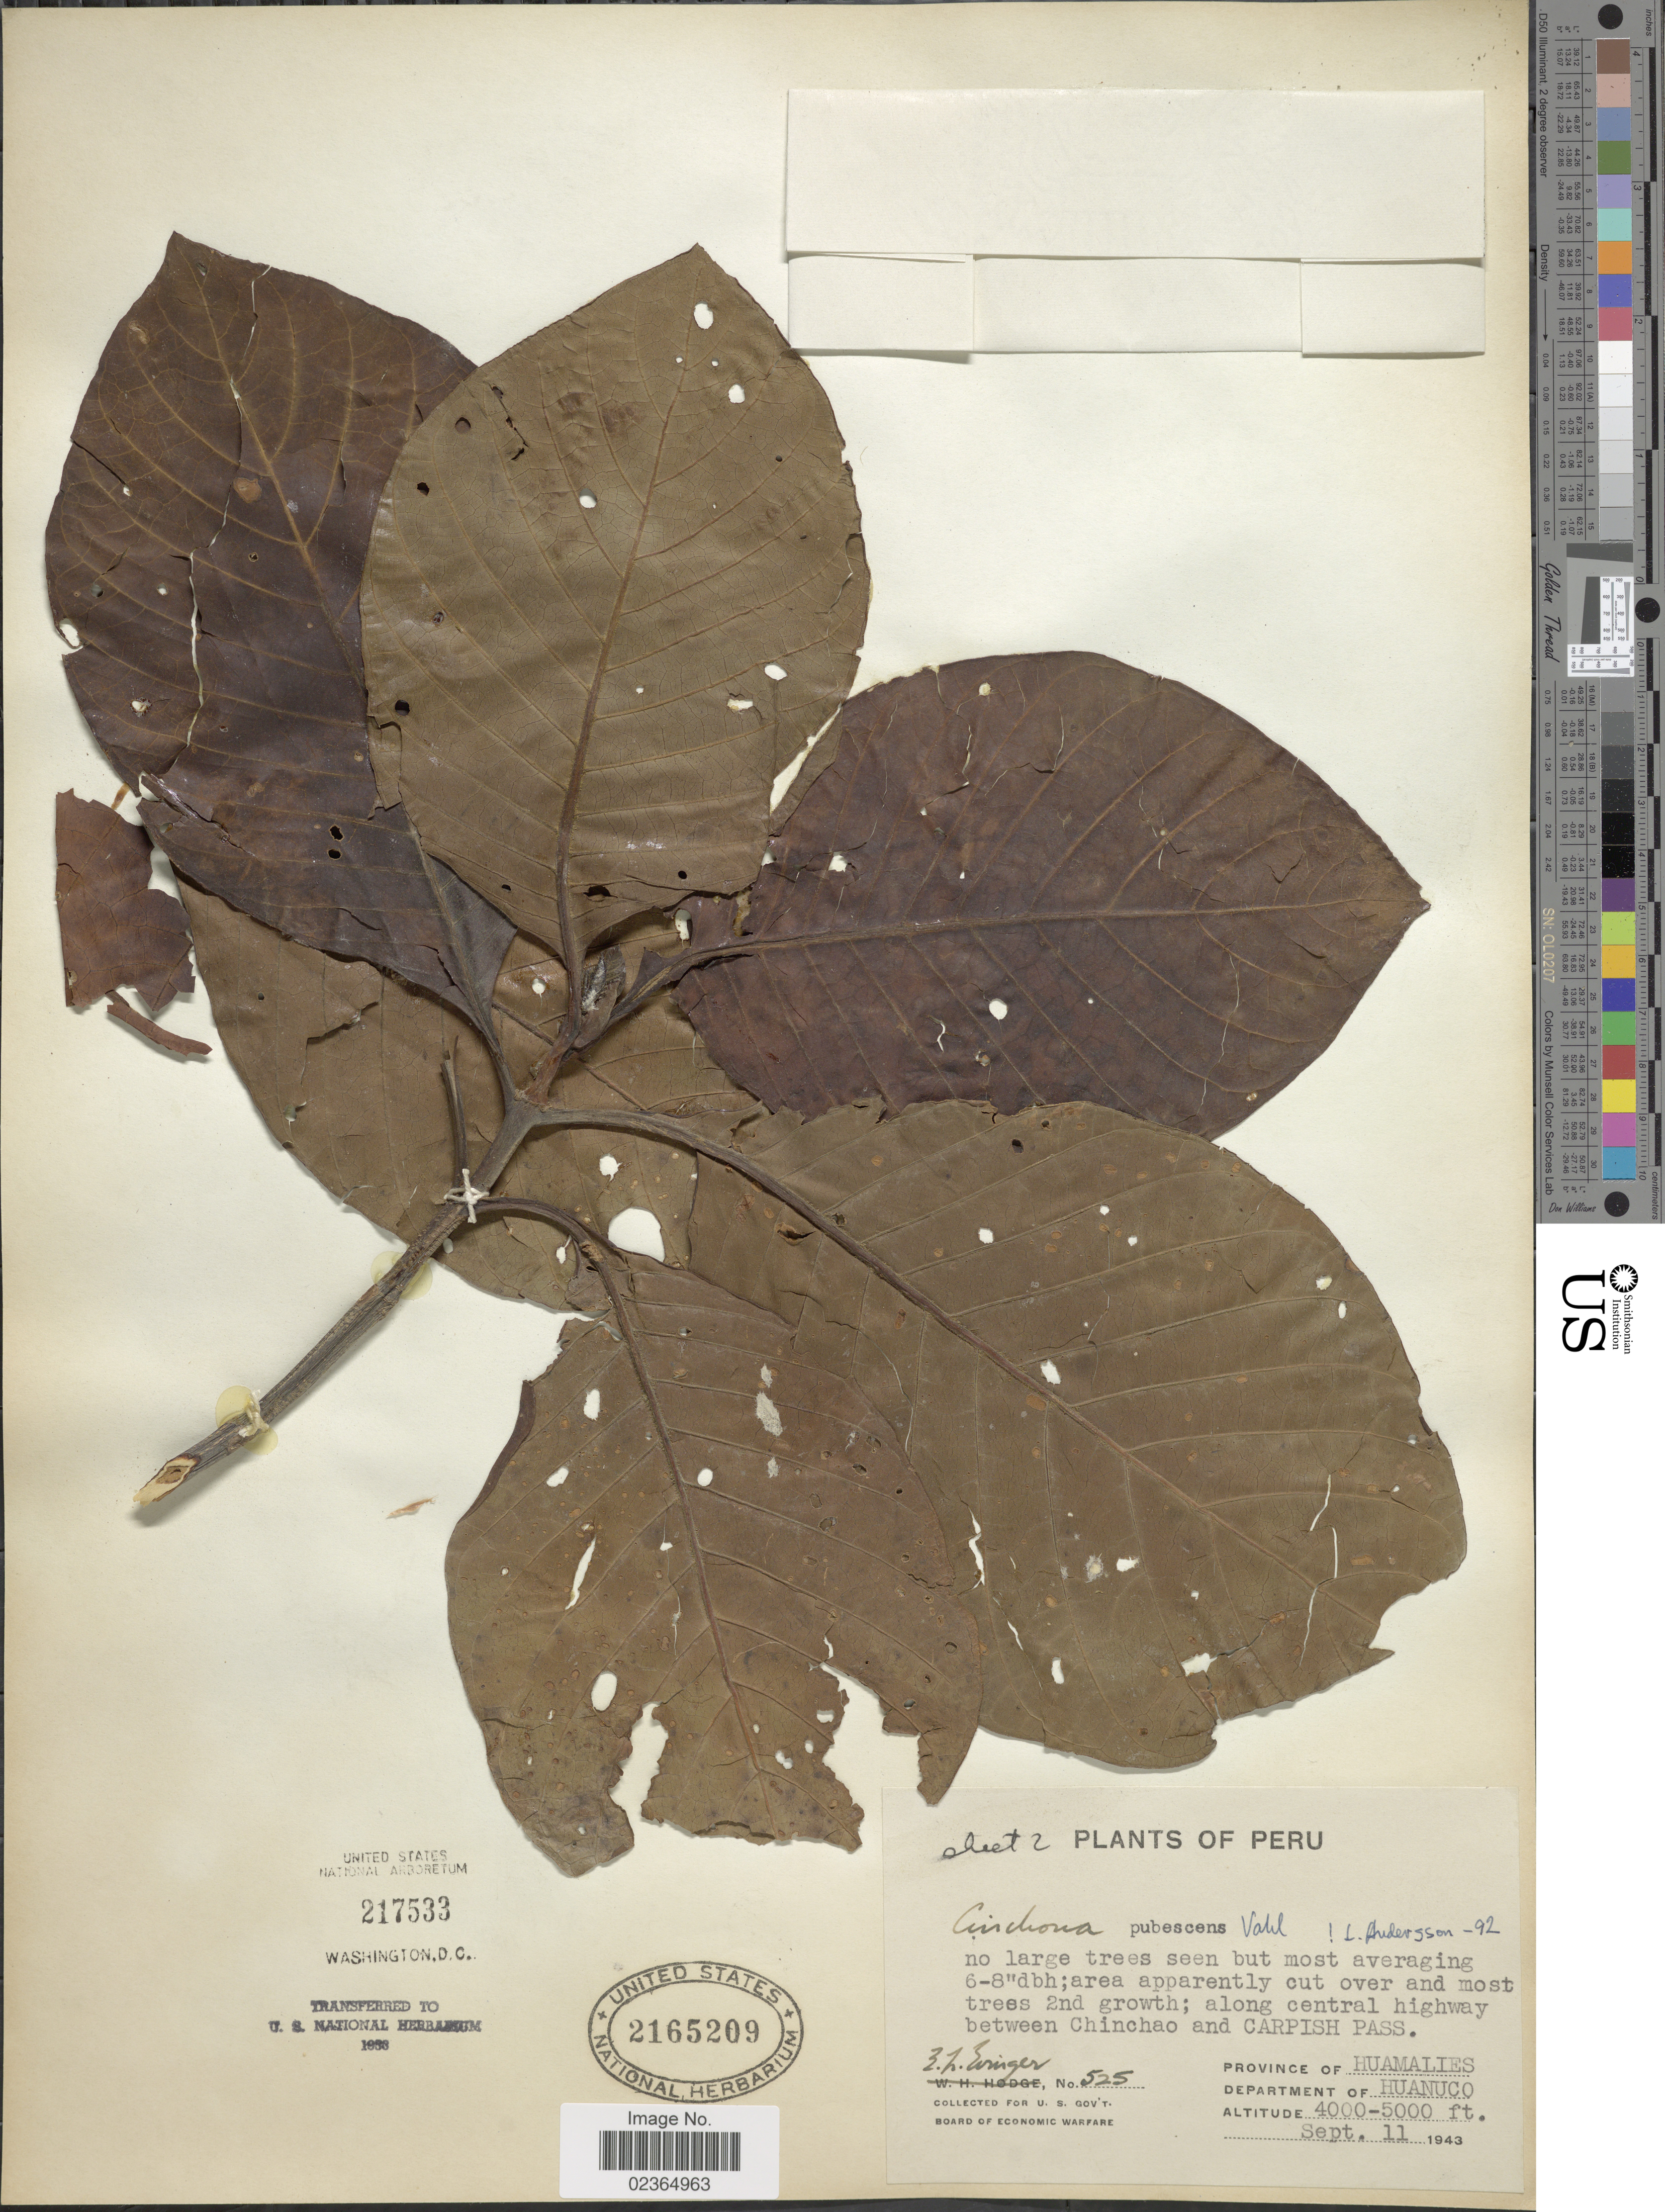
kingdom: Plantae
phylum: Tracheophyta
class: Magnoliopsida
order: Gentianales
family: Rubiaceae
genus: Cinchona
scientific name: Cinchona pubescens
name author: Vahl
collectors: E. Evinger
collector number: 525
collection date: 1943-09-11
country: Peru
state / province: Huánuco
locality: Along central highway between Chinchao and Carpish Pass. Province of Huamalies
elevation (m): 1219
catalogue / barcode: US 2165209